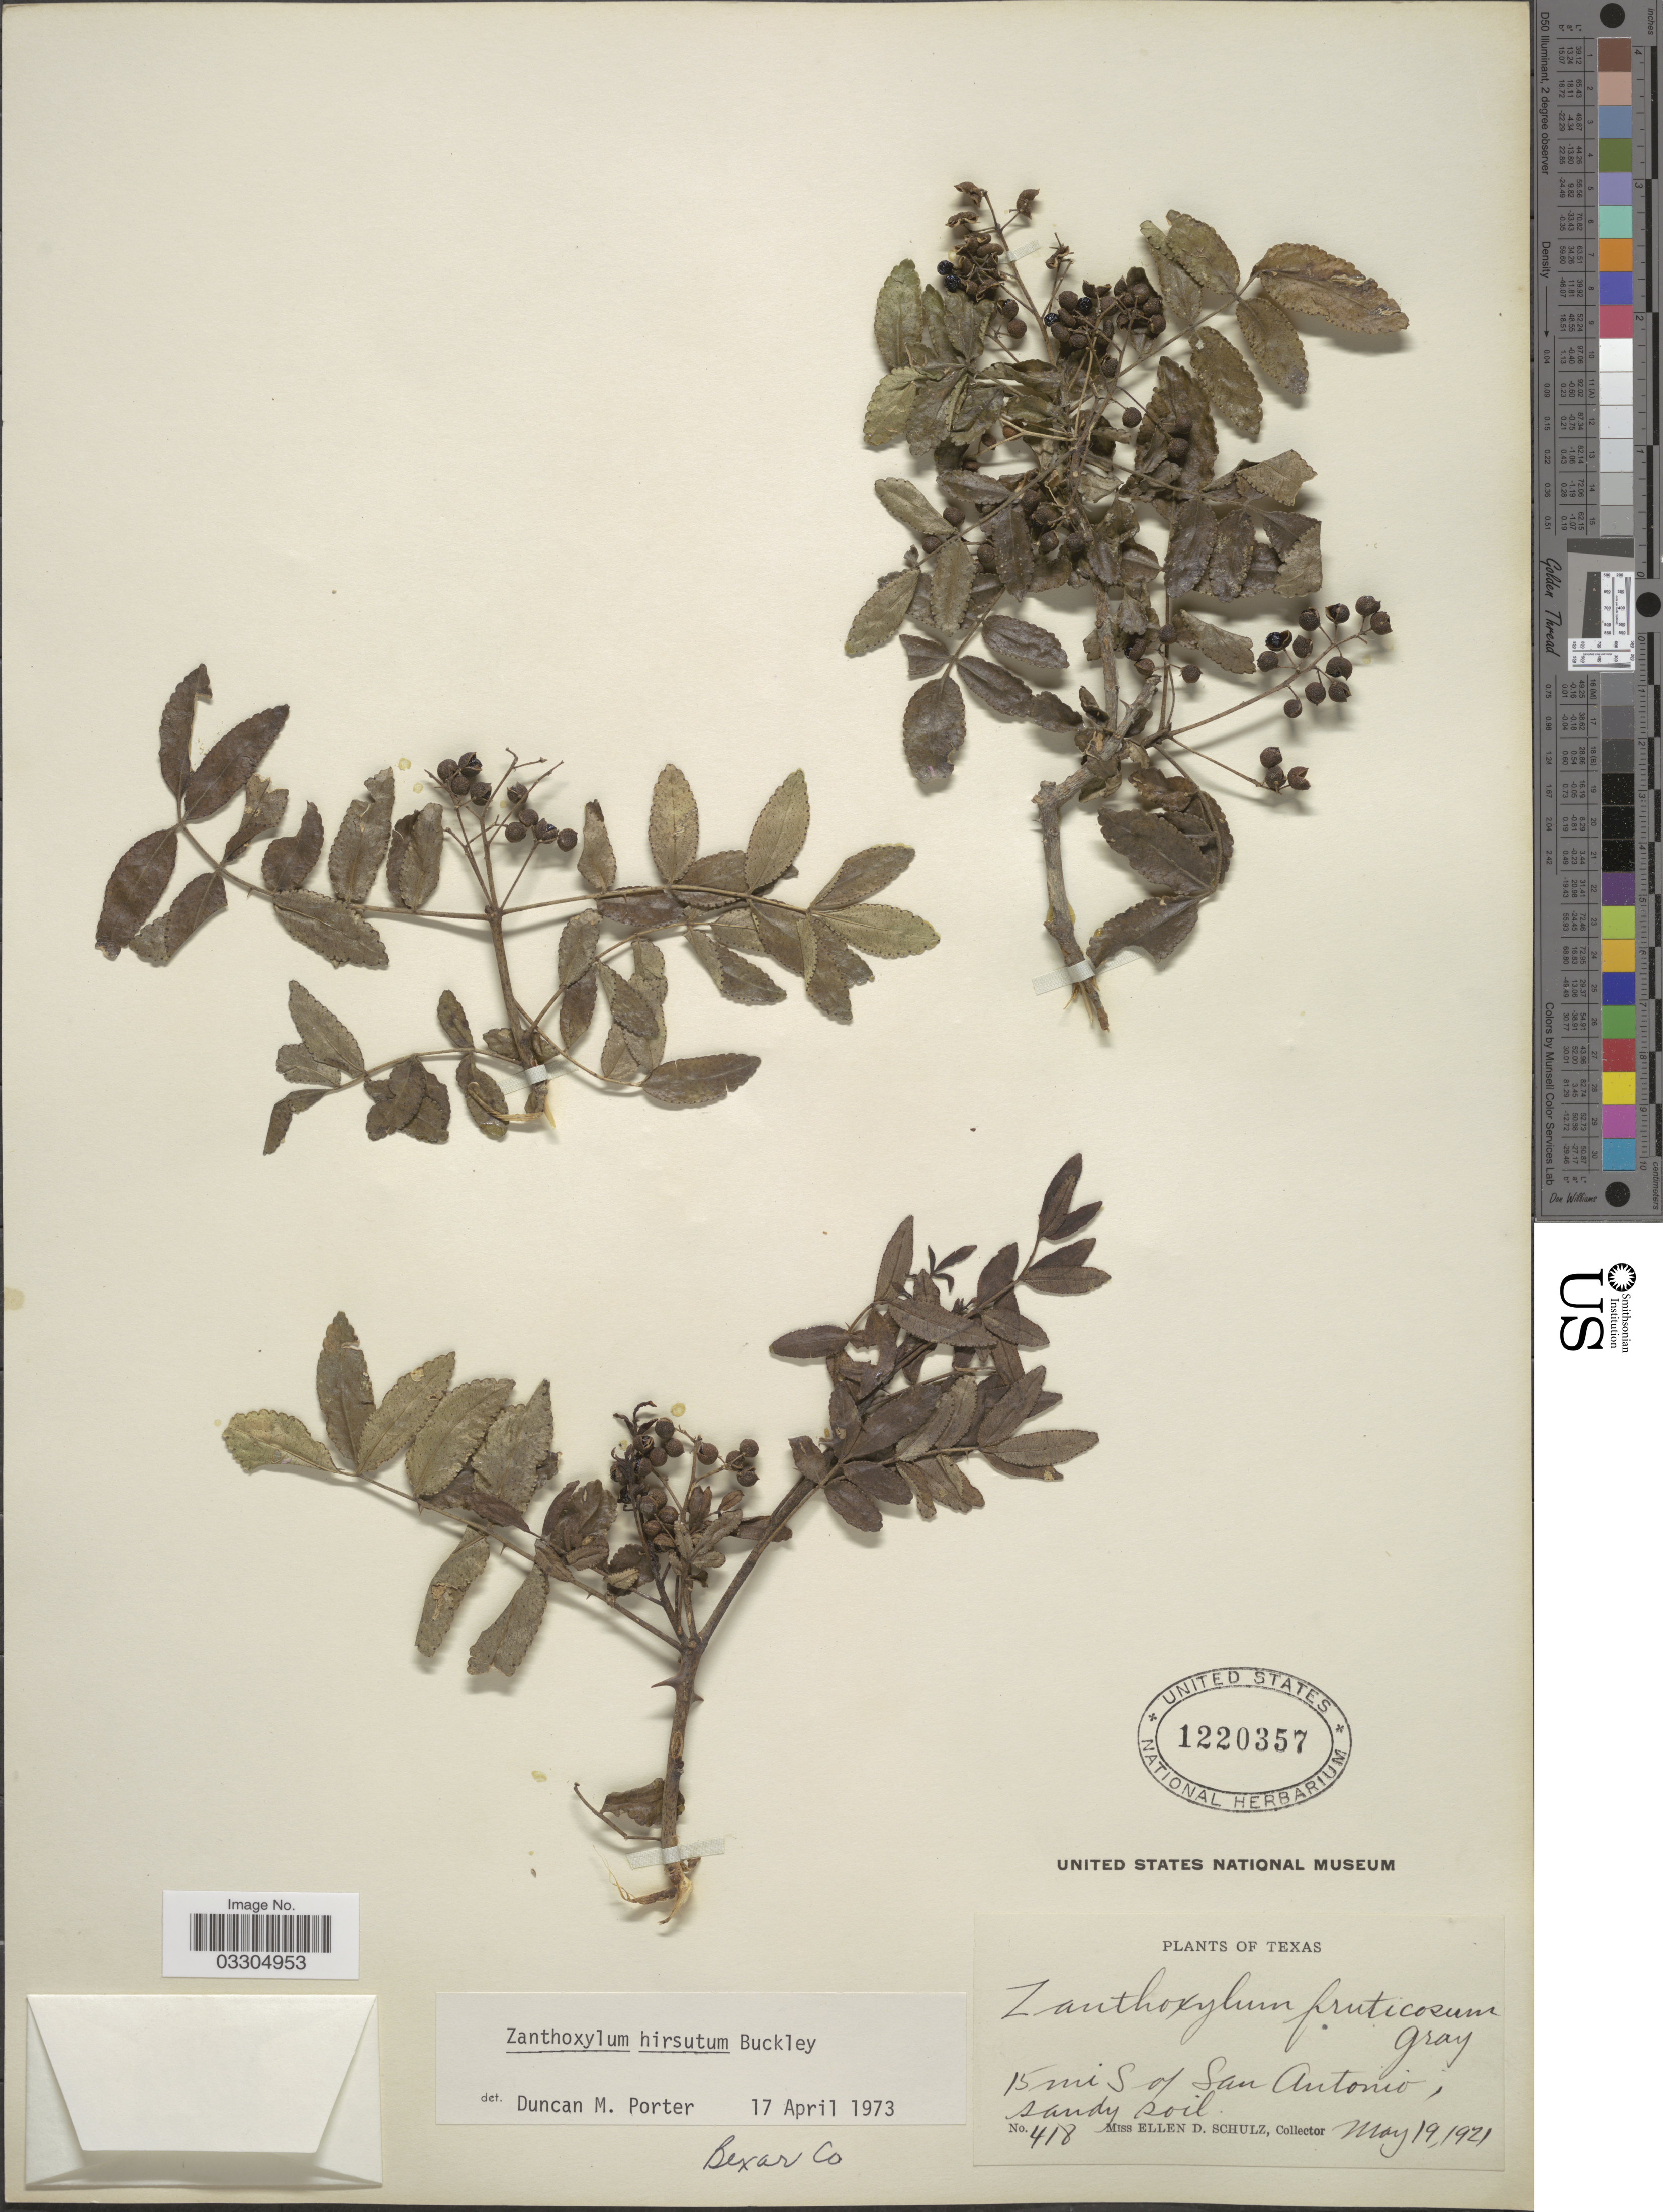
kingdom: Plantae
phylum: Tracheophyta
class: Magnoliopsida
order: Sapindales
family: Rutaceae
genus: Zanthoxylum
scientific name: Zanthoxylum hirsutum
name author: Buckley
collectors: E. D. Schulz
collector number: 418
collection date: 1921-05-19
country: United States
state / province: Texas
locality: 15 mi S of San Antonio.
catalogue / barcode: US 1220357